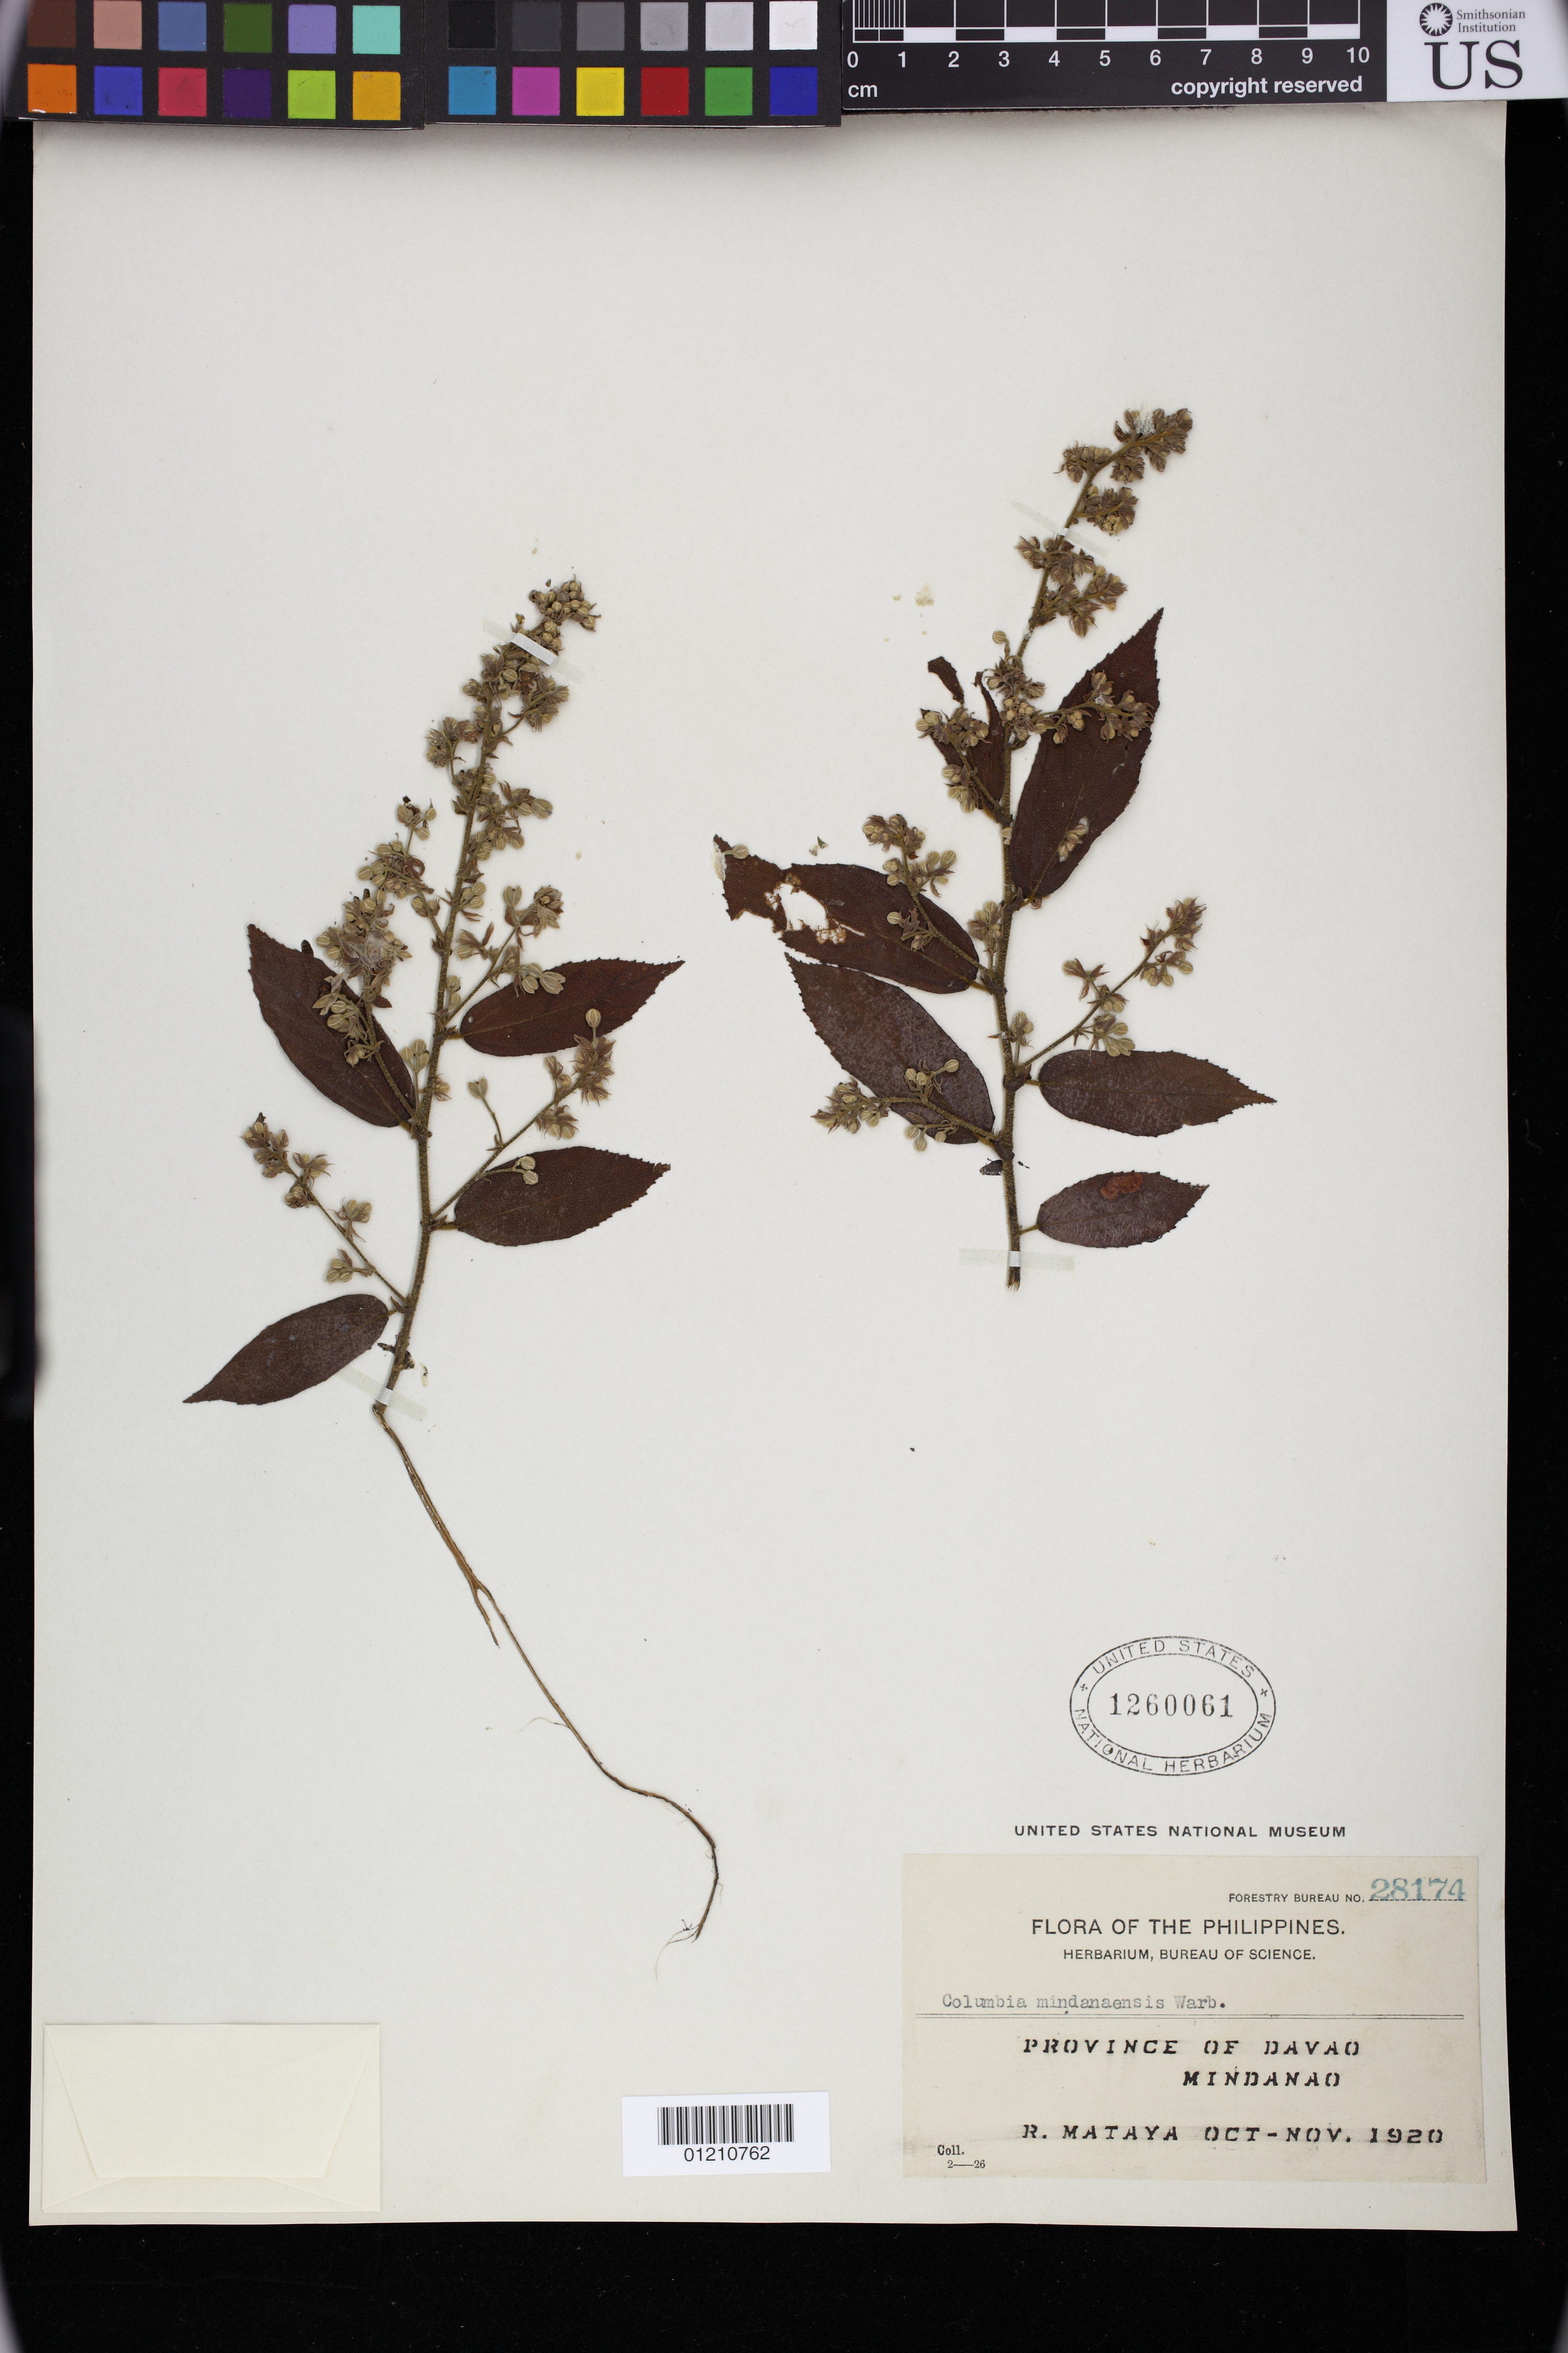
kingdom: Plantae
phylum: Tracheophyta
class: Magnoliopsida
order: Malvales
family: Malvaceae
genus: Colona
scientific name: Colona serratifolia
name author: Cav.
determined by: Dorr, L. J., (BOT), Smithsonian Institution - National Museum of Natural History (UNITED STATES)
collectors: R. Mataya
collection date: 1920-10/1920-11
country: Philippines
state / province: Davao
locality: Mindanao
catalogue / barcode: US 1260061